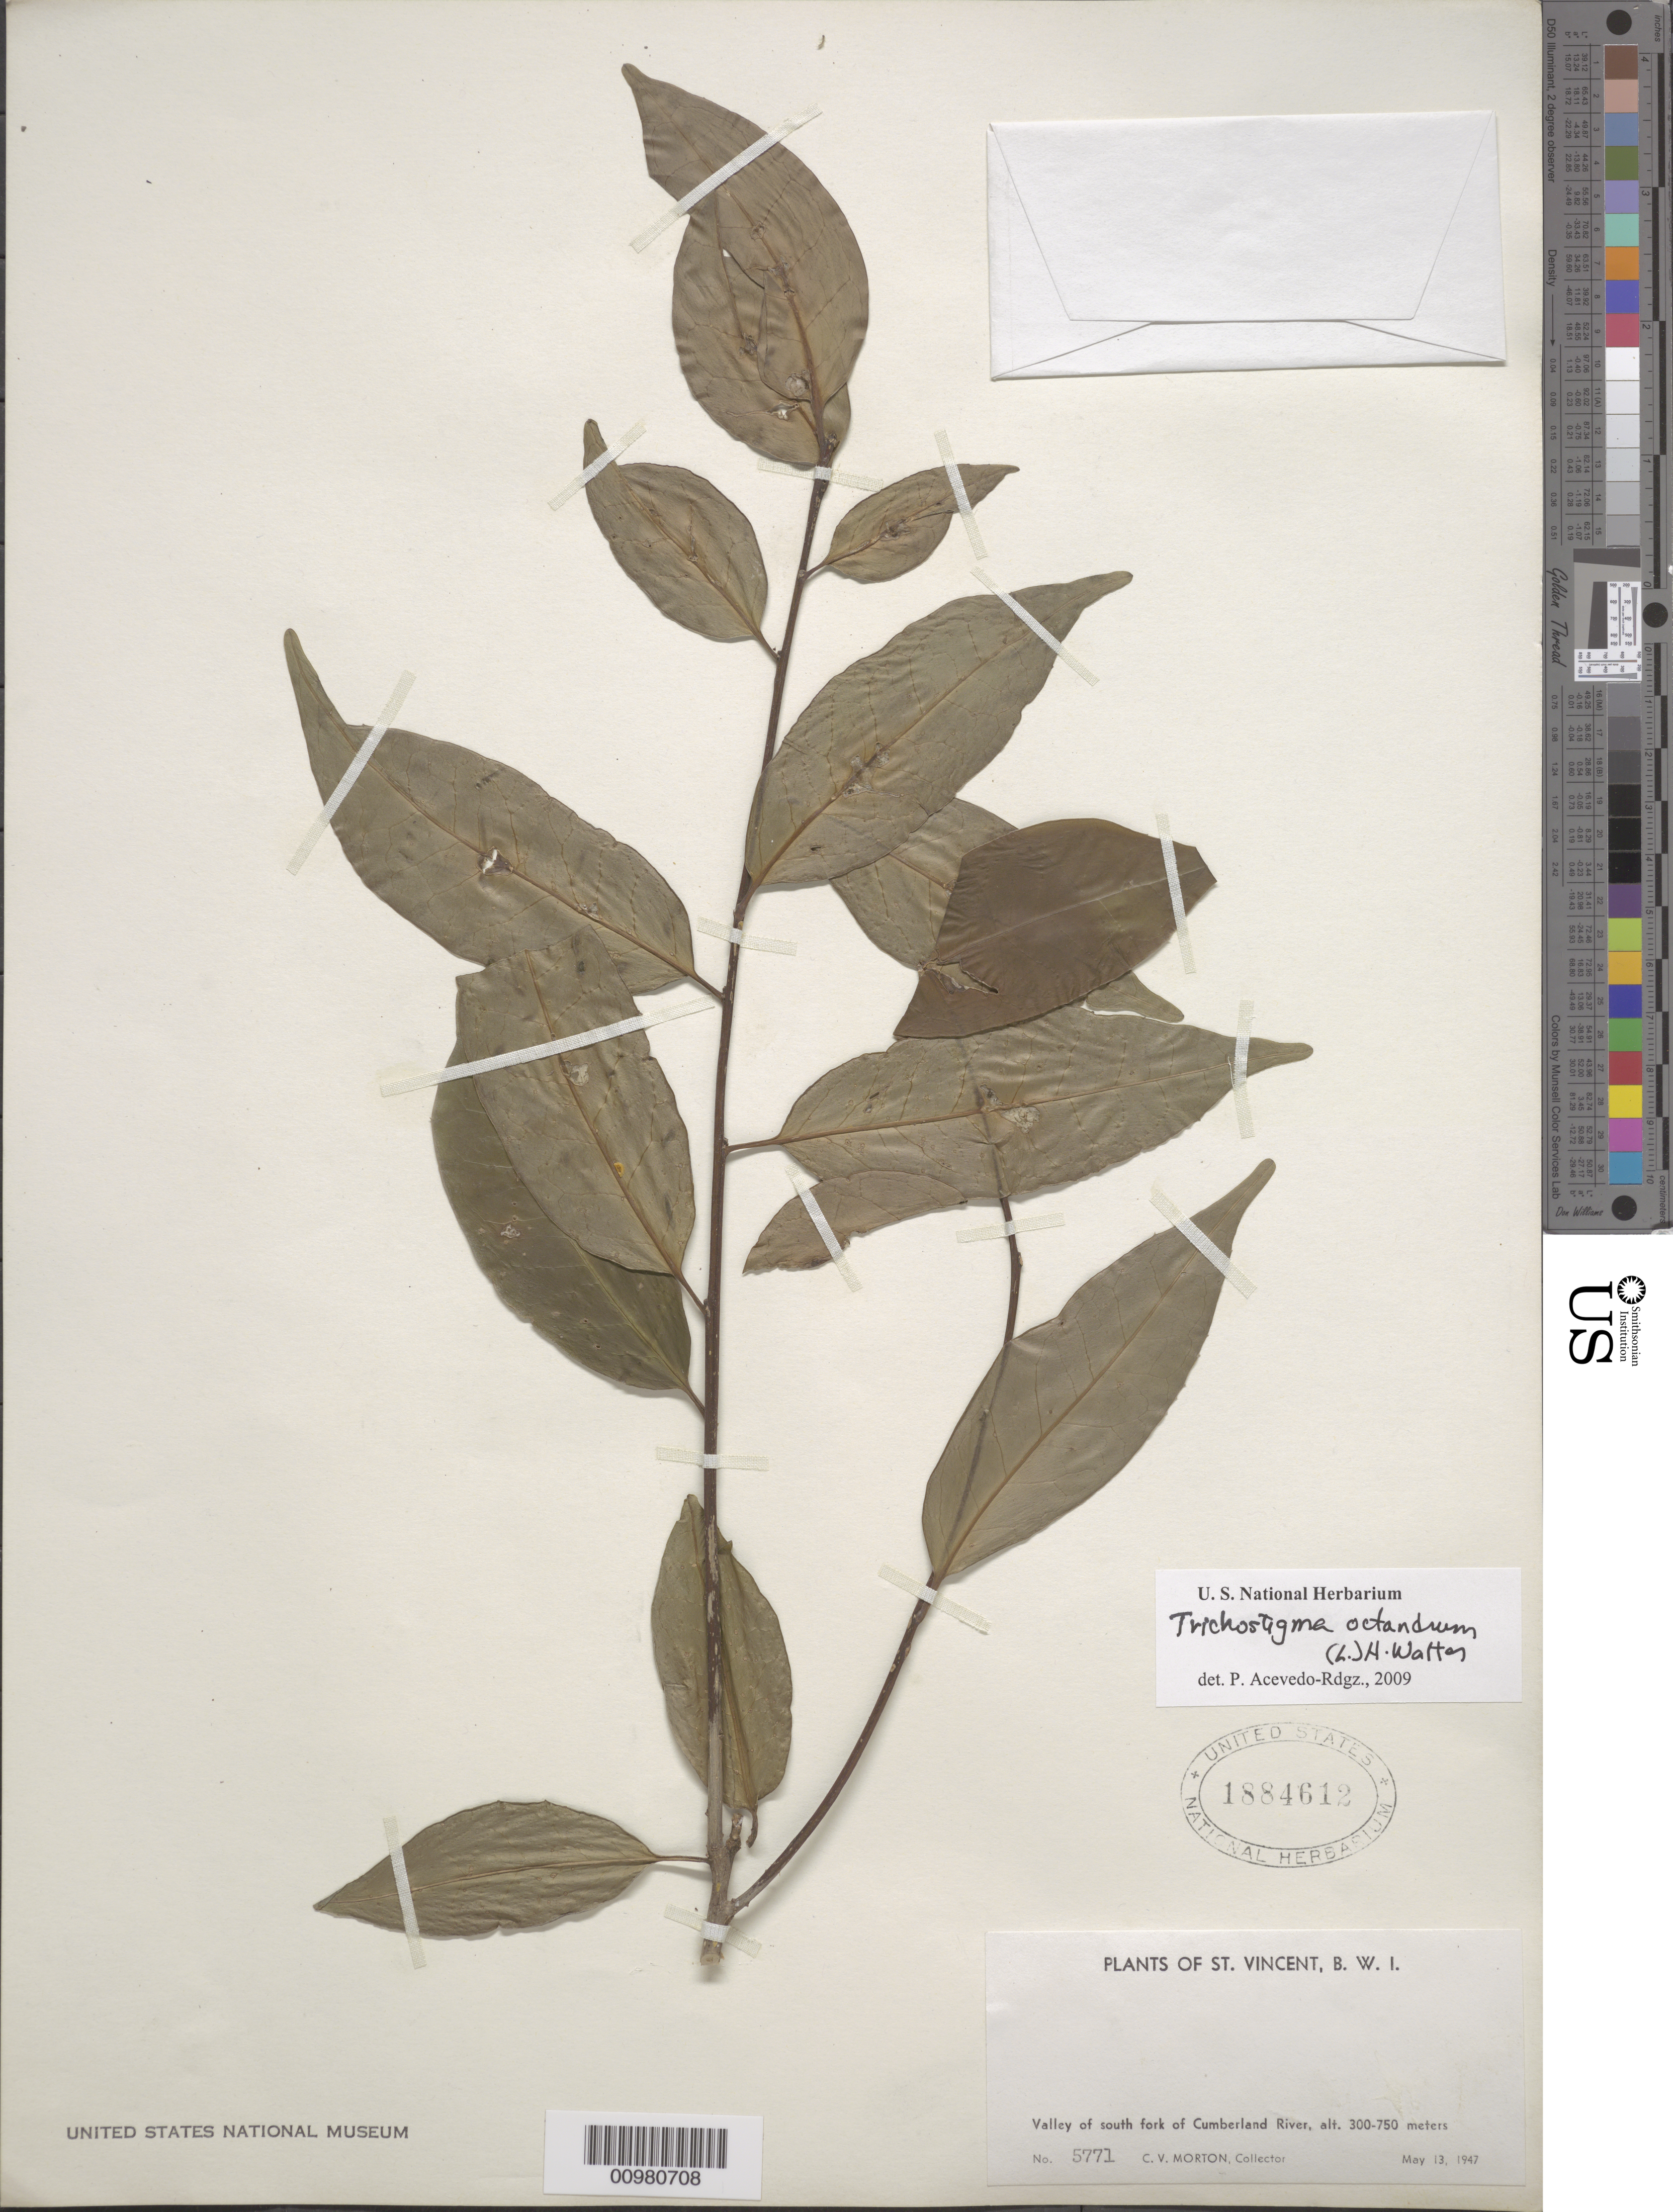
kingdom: Plantae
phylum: Tracheophyta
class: Magnoliopsida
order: Caryophyllales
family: Phytolaccaceae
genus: Trichostigma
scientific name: Trichostigma octandrum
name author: (L.) H. Walter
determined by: Acevedo-Rodríguez, P., (BOT), Smithsonian Institution - National Museum of Natural History (UNITED STATES)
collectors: C. V. Morton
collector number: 5771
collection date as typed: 13 May 1947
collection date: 1947-05-13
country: St. Vincent - Grenadines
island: St. Vincent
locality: Valley of south fork of Cumberland River.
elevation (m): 300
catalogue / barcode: US 1884612